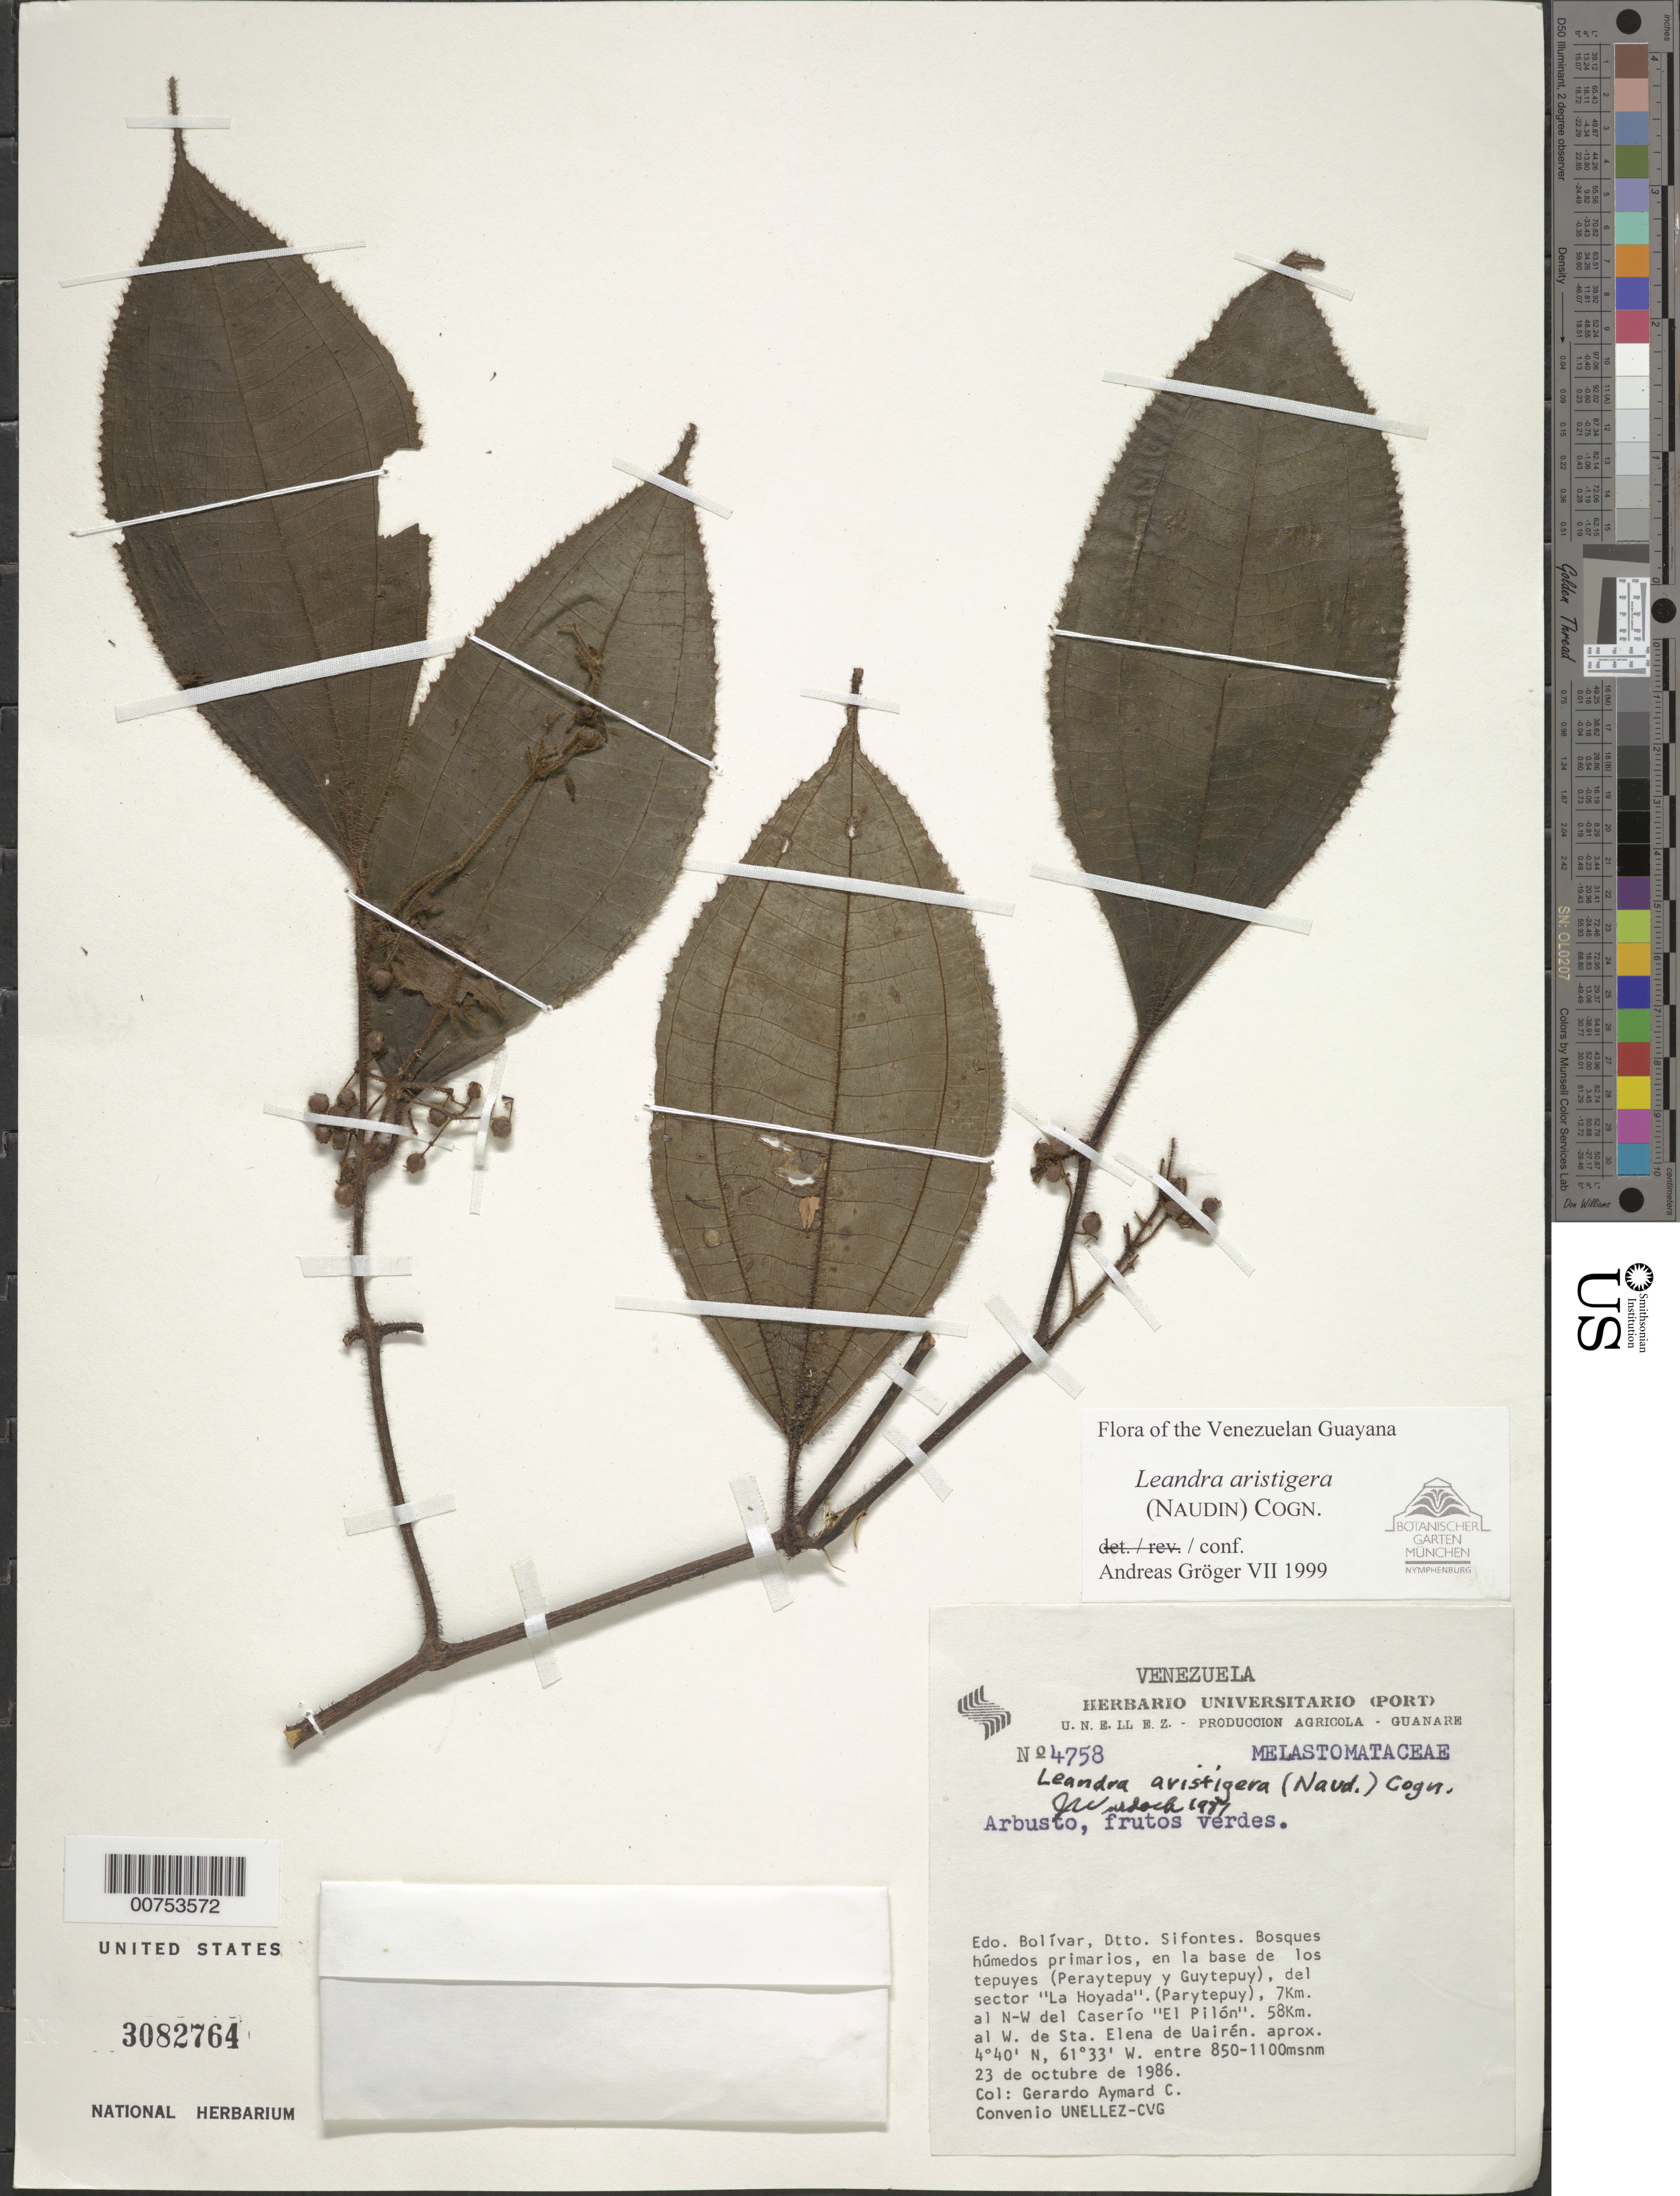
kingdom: Plantae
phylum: Tracheophyta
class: Magnoliopsida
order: Myrtales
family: Melastomataceae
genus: Leandra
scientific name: Leandra aristigera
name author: (Naudin) Cogn.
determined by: Gröger, A.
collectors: G. A. Aymard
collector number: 4758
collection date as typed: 23-Oct-86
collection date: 1986-10-23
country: Venezuela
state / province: Bolívar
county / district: Sifontes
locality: Caserío "El Piló", 7 km NW of, 58 km W of Sta. Elena de Uairén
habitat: Wet primary forest at base of tepui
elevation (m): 850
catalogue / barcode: US 3082764